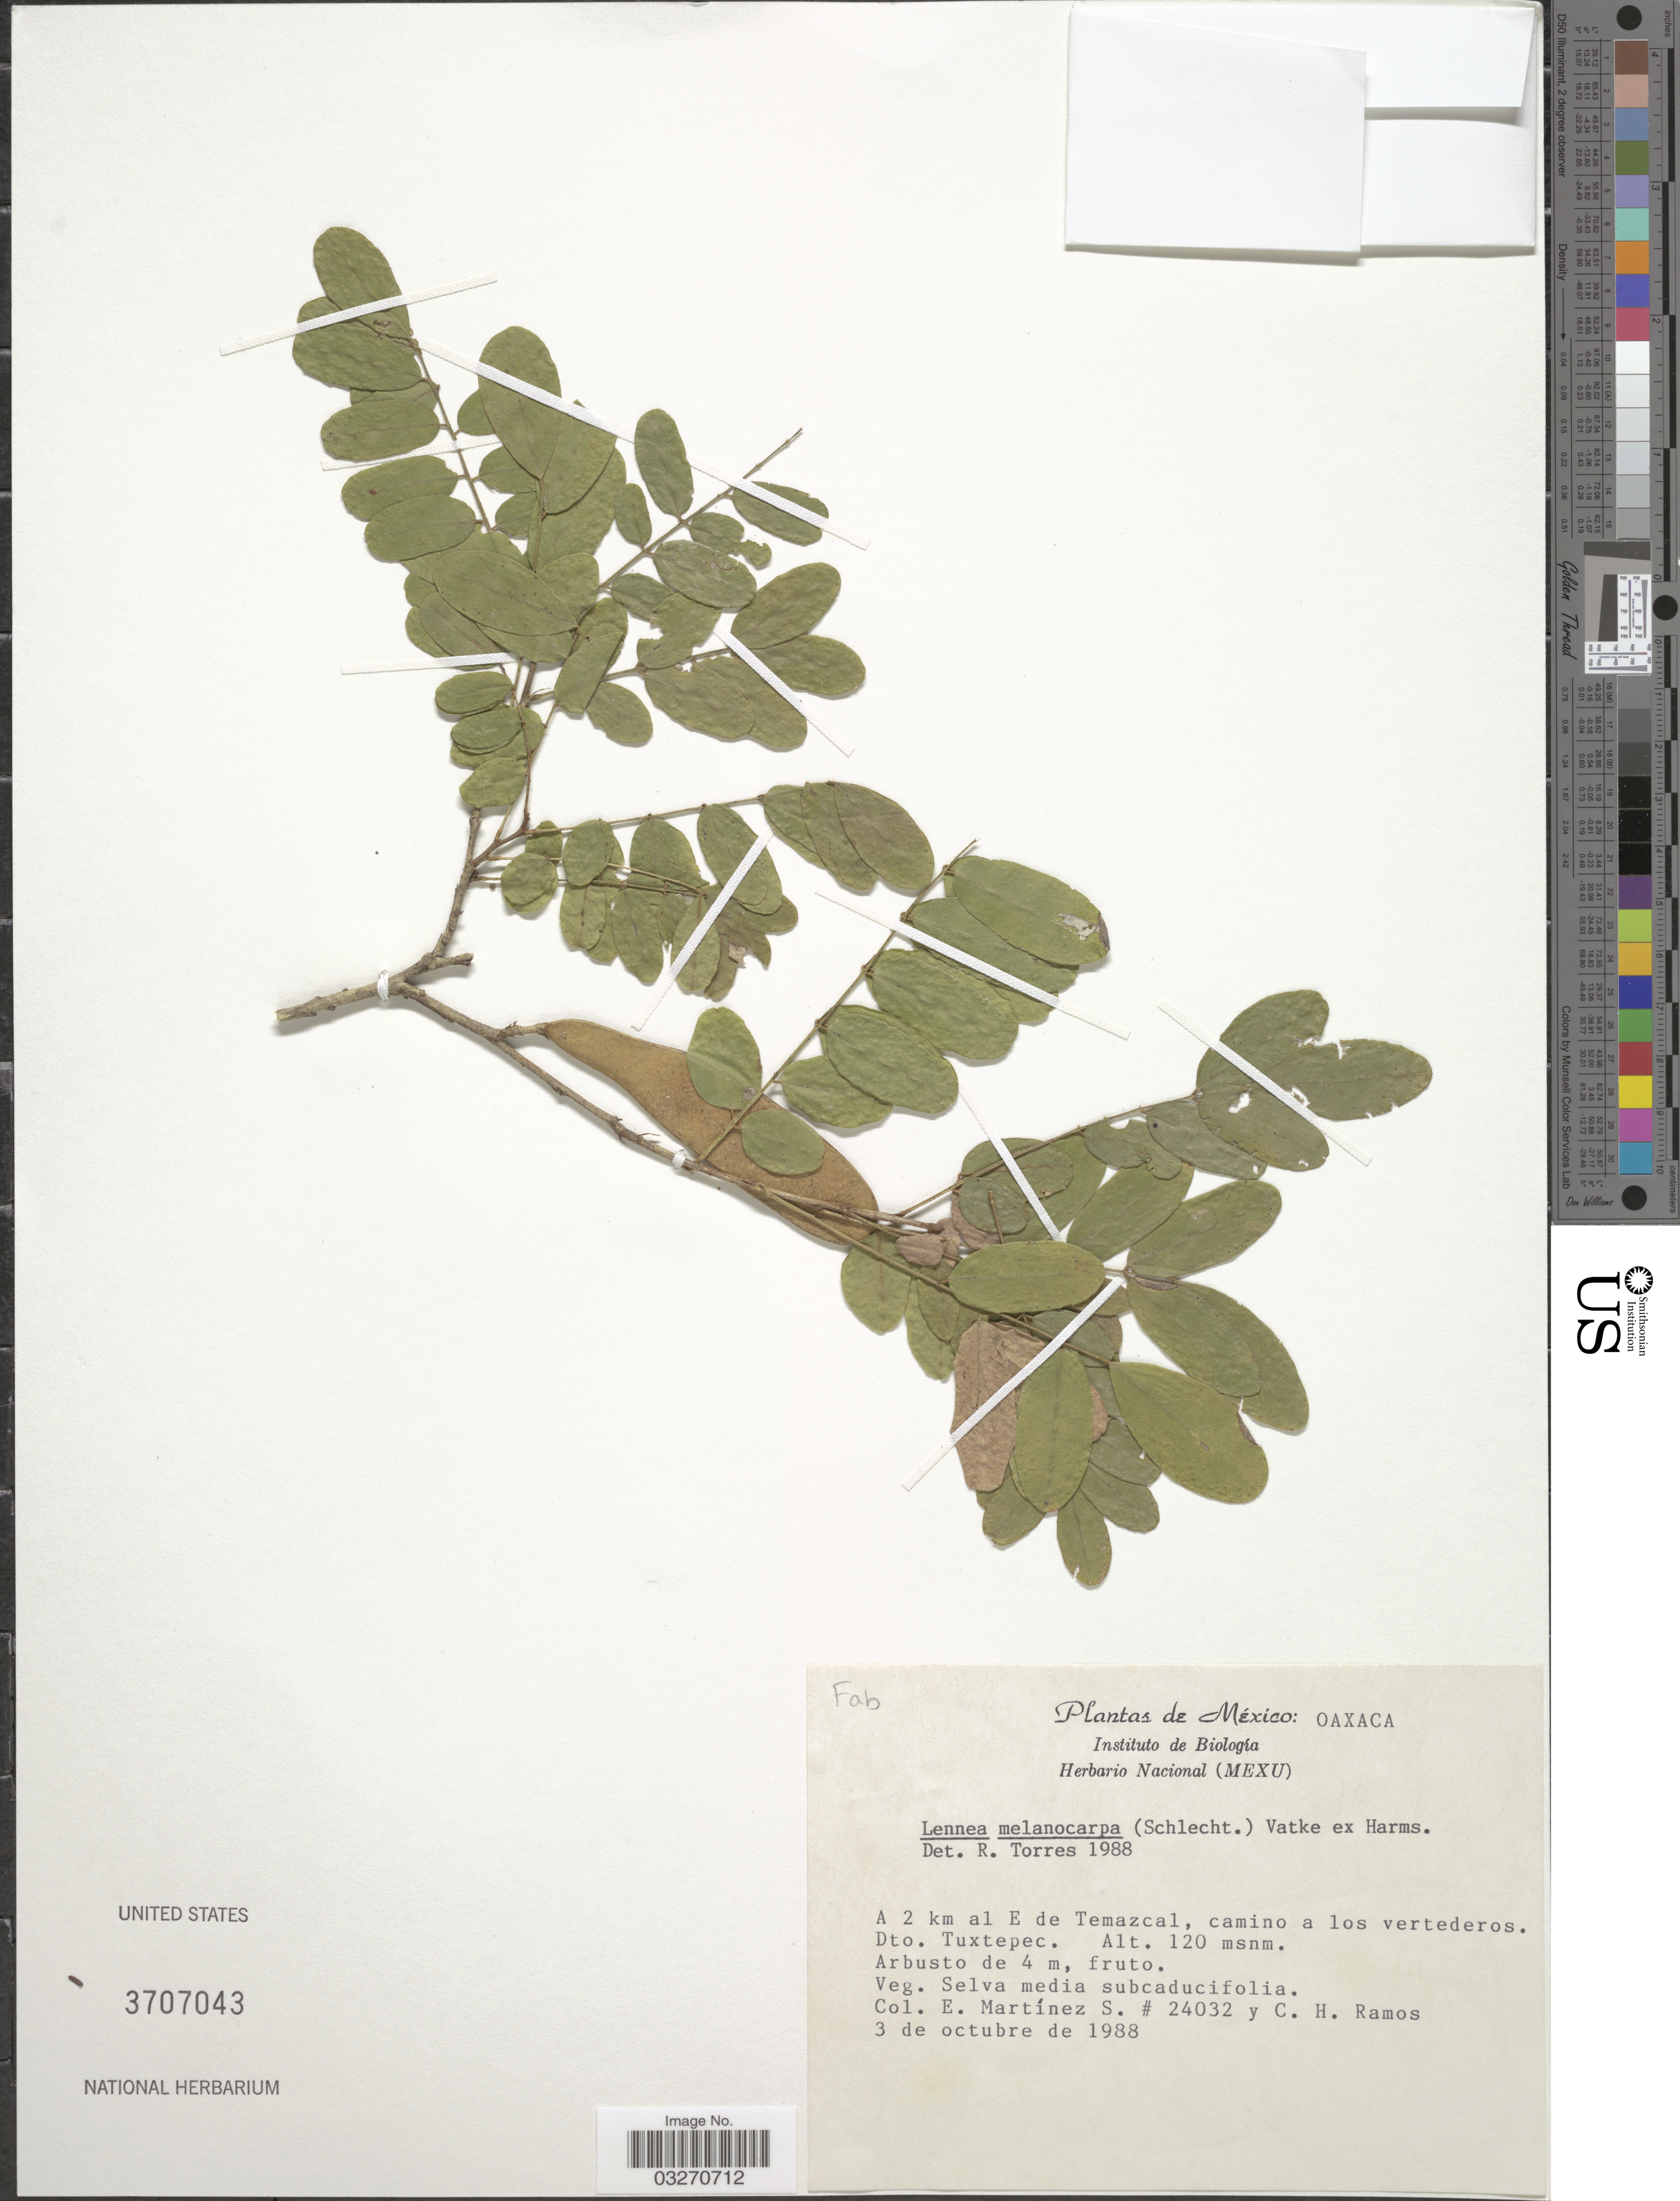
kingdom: Plantae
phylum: Tracheophyta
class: Magnoliopsida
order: Fabales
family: Fabaceae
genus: Lennea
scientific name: Lennea melanocarpa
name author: (Schltdl.) Vatke ex Harms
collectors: E. M. Martínez S. & C. H. Ramos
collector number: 24032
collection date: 1988-10-03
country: Mexico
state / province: Oaxaca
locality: A 2 km al E de Temazcal, camino a los vertederos. Dto. Tuxtepec.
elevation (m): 120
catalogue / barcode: US 3707043